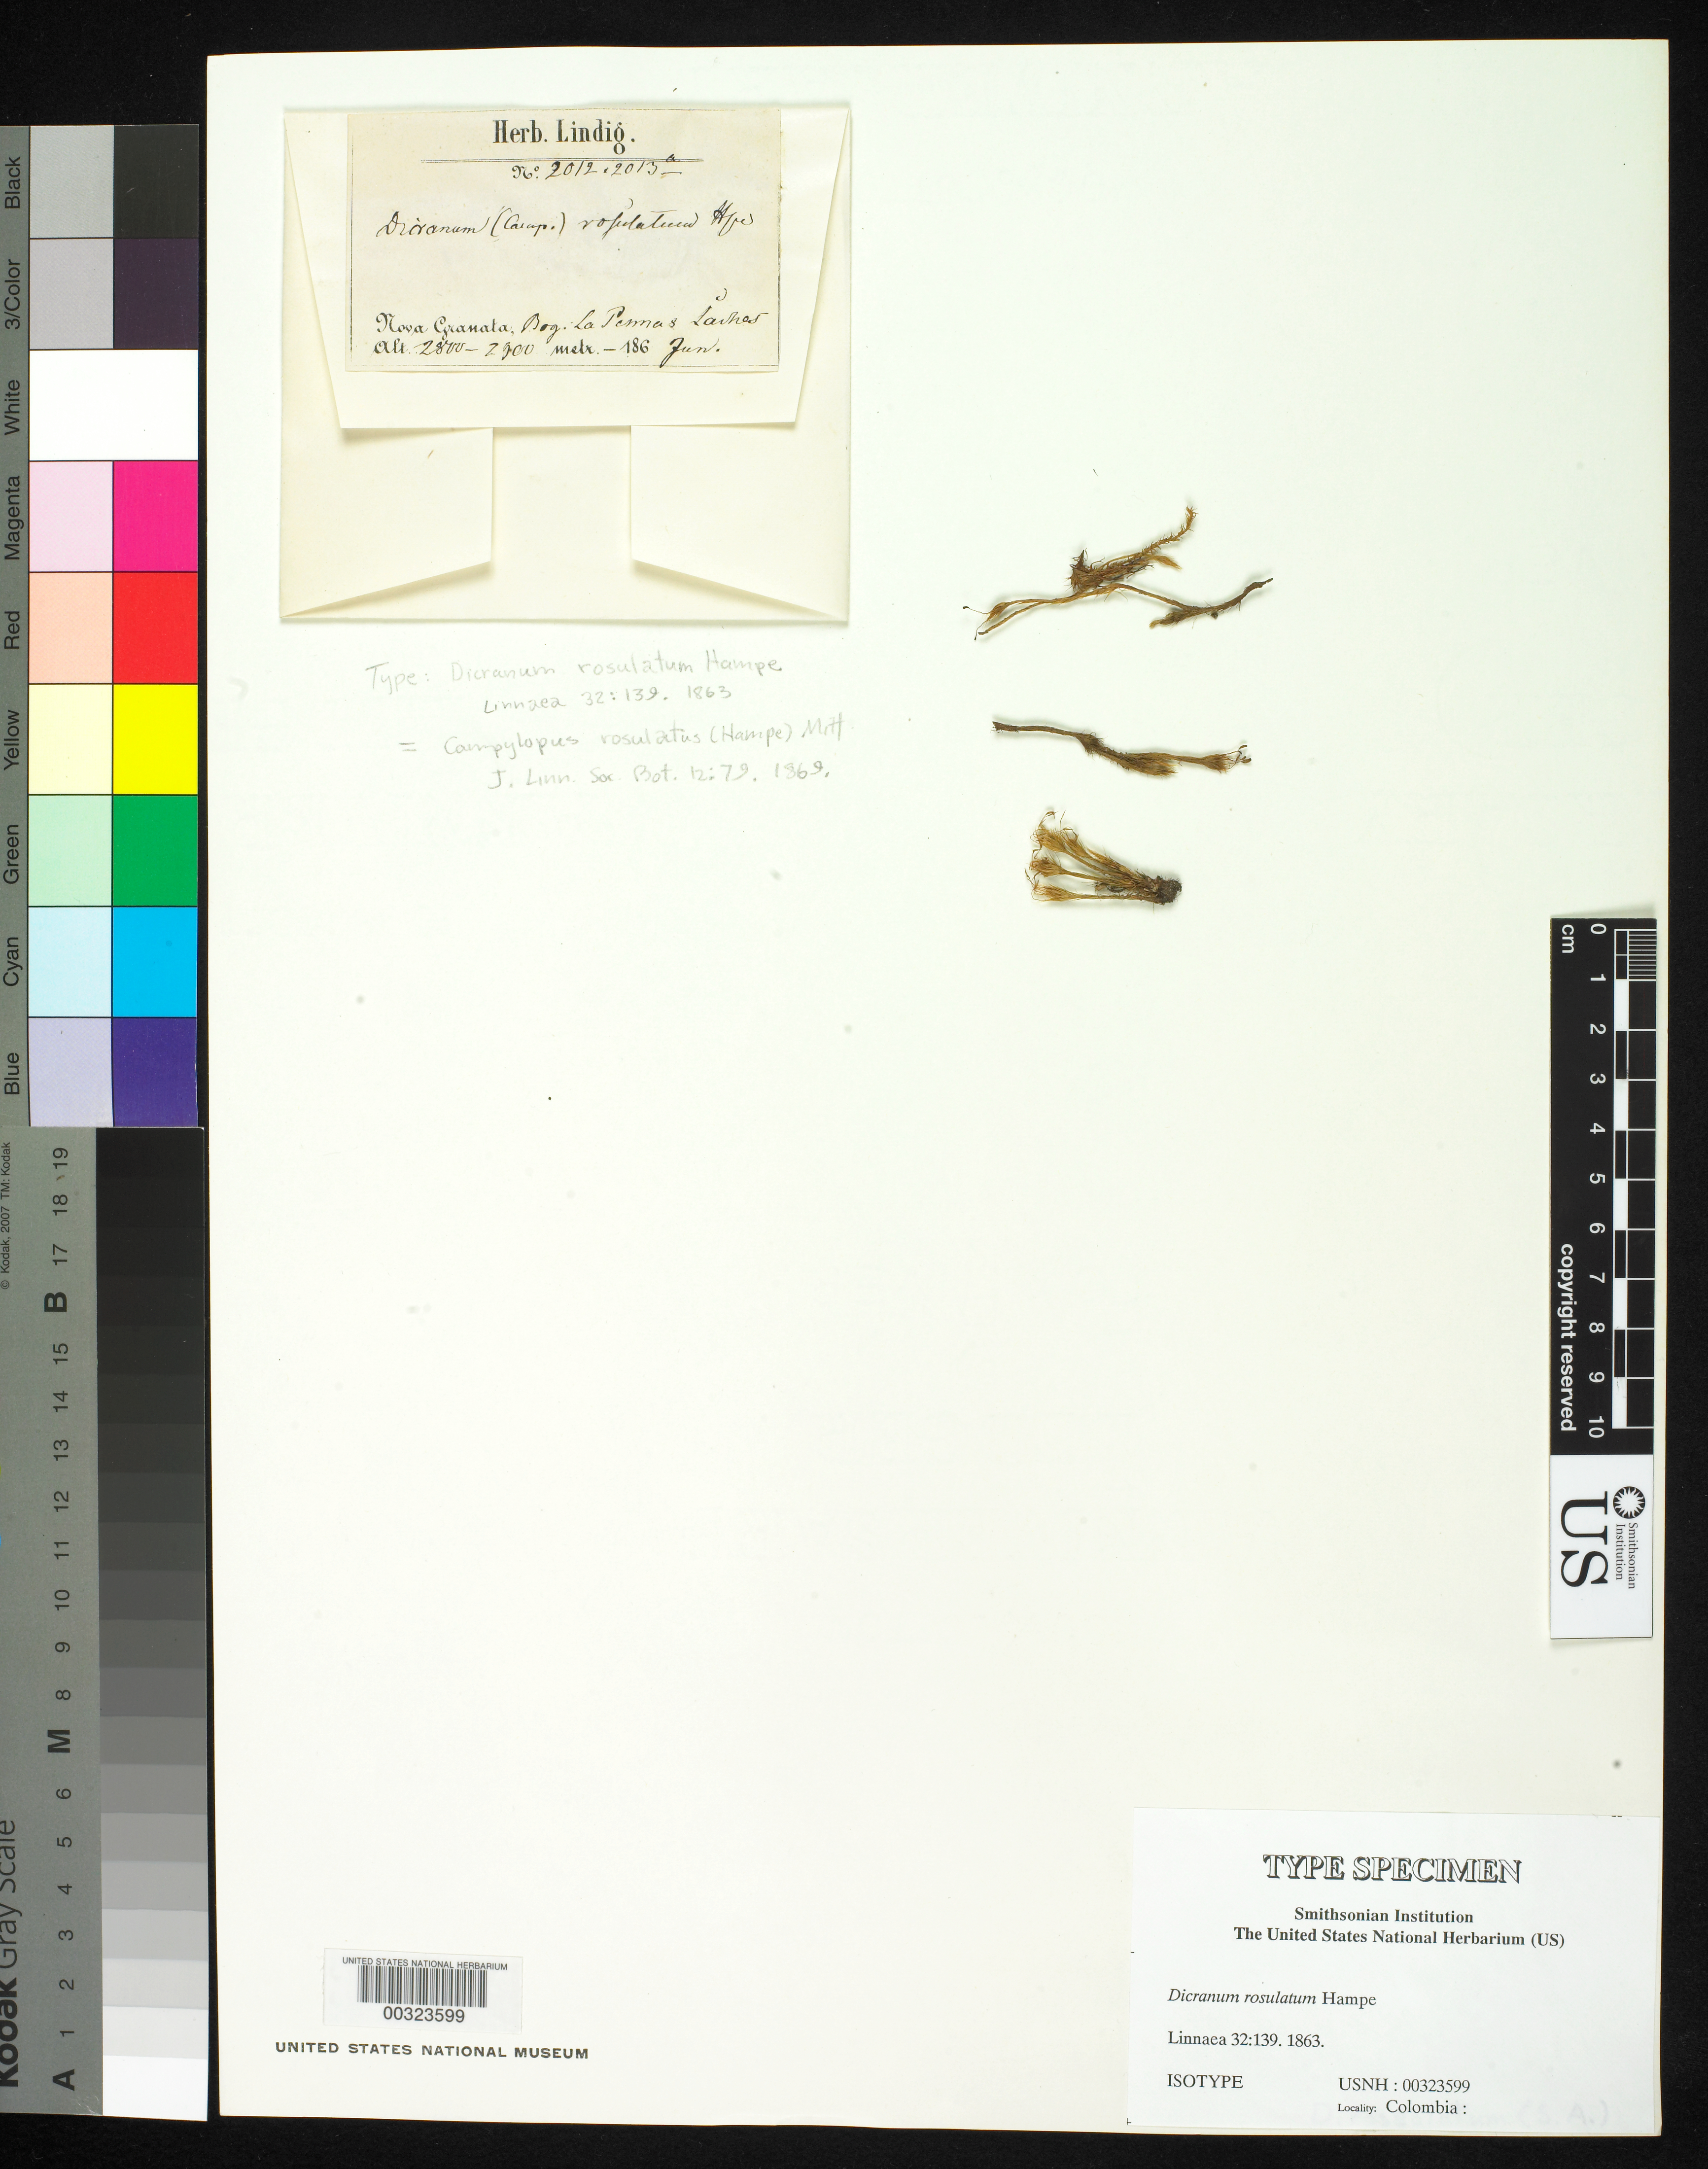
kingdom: Plantae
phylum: Bryophyta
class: Bryopsida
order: Dicranales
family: Dicranaceae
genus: Dicranum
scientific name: Dicranum rosulatum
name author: Hampe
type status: Isotype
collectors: A. Lingig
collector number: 2012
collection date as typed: Jun 186-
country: Colombia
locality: Bogata, La Penna.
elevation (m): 2800